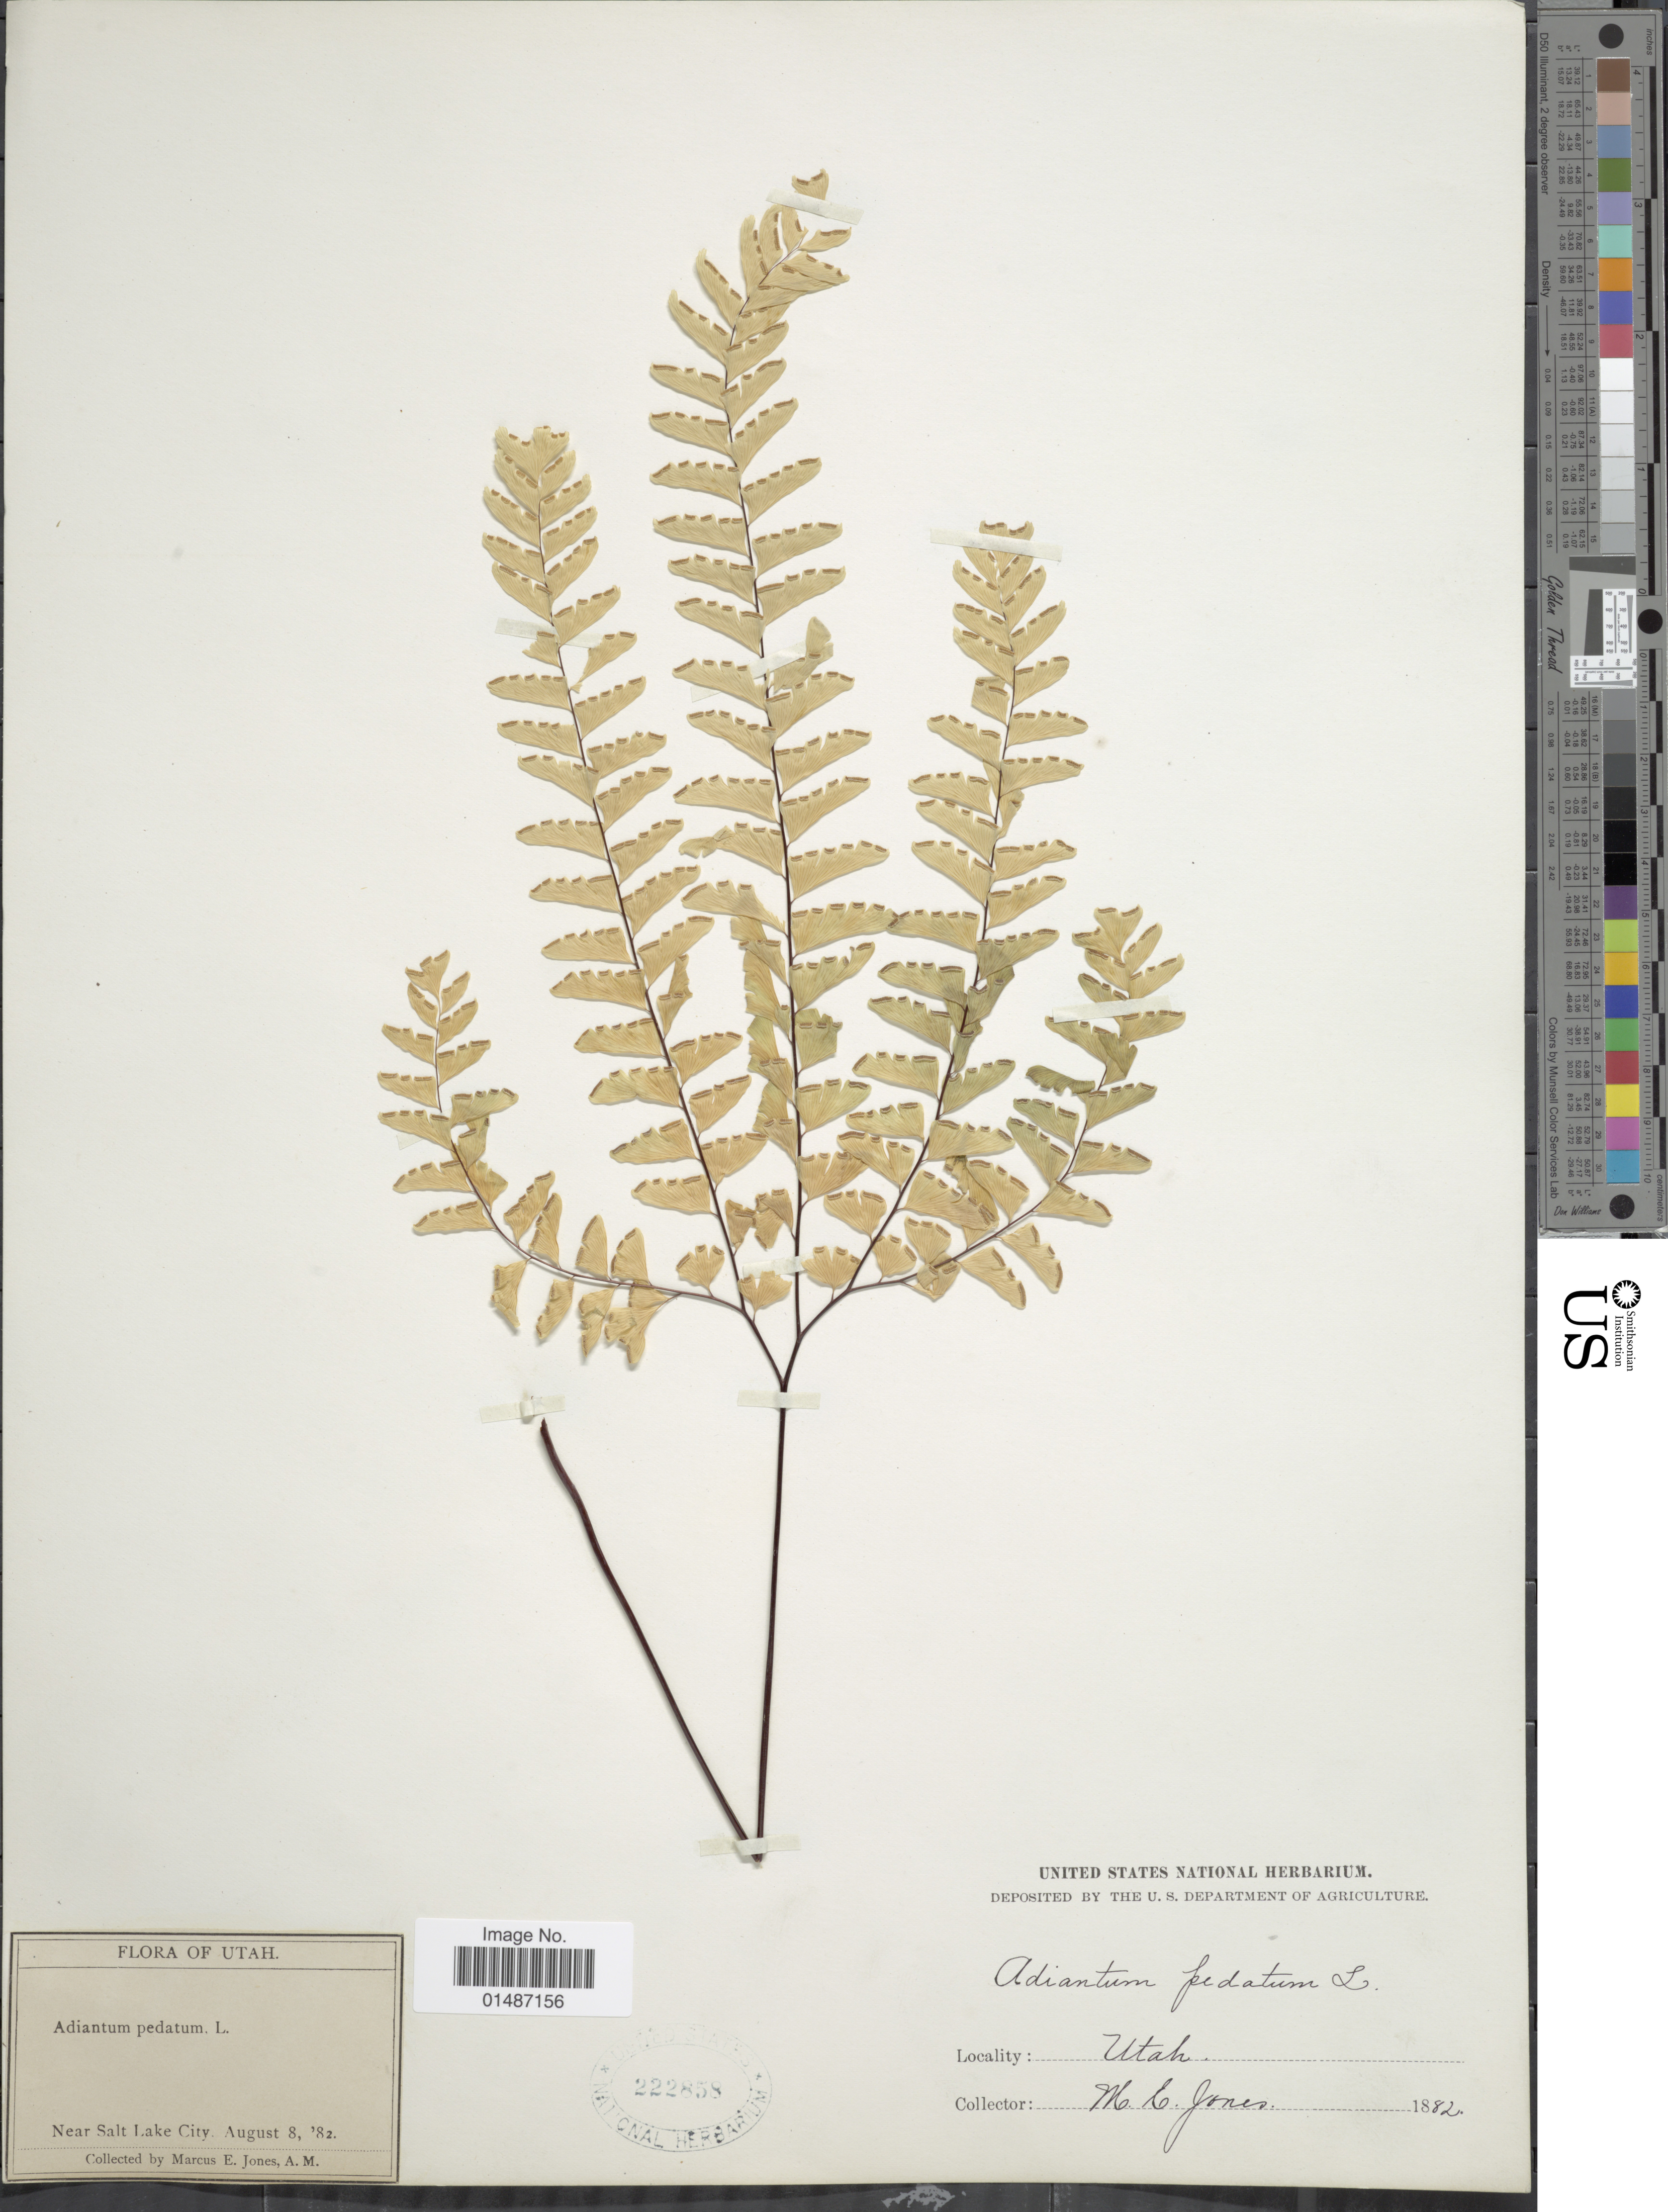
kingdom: Plantae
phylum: Tracheophyta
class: Polypodiopsida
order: Polypodiales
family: Pteridaceae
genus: Adiantum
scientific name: Adiantum pedatum subsp. aleuticum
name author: (Rupr.) Calder & Roy L. Taylor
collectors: M. E. Jones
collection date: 1882-08-08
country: United States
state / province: Utah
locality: Near Salt Lake City.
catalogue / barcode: US 222858